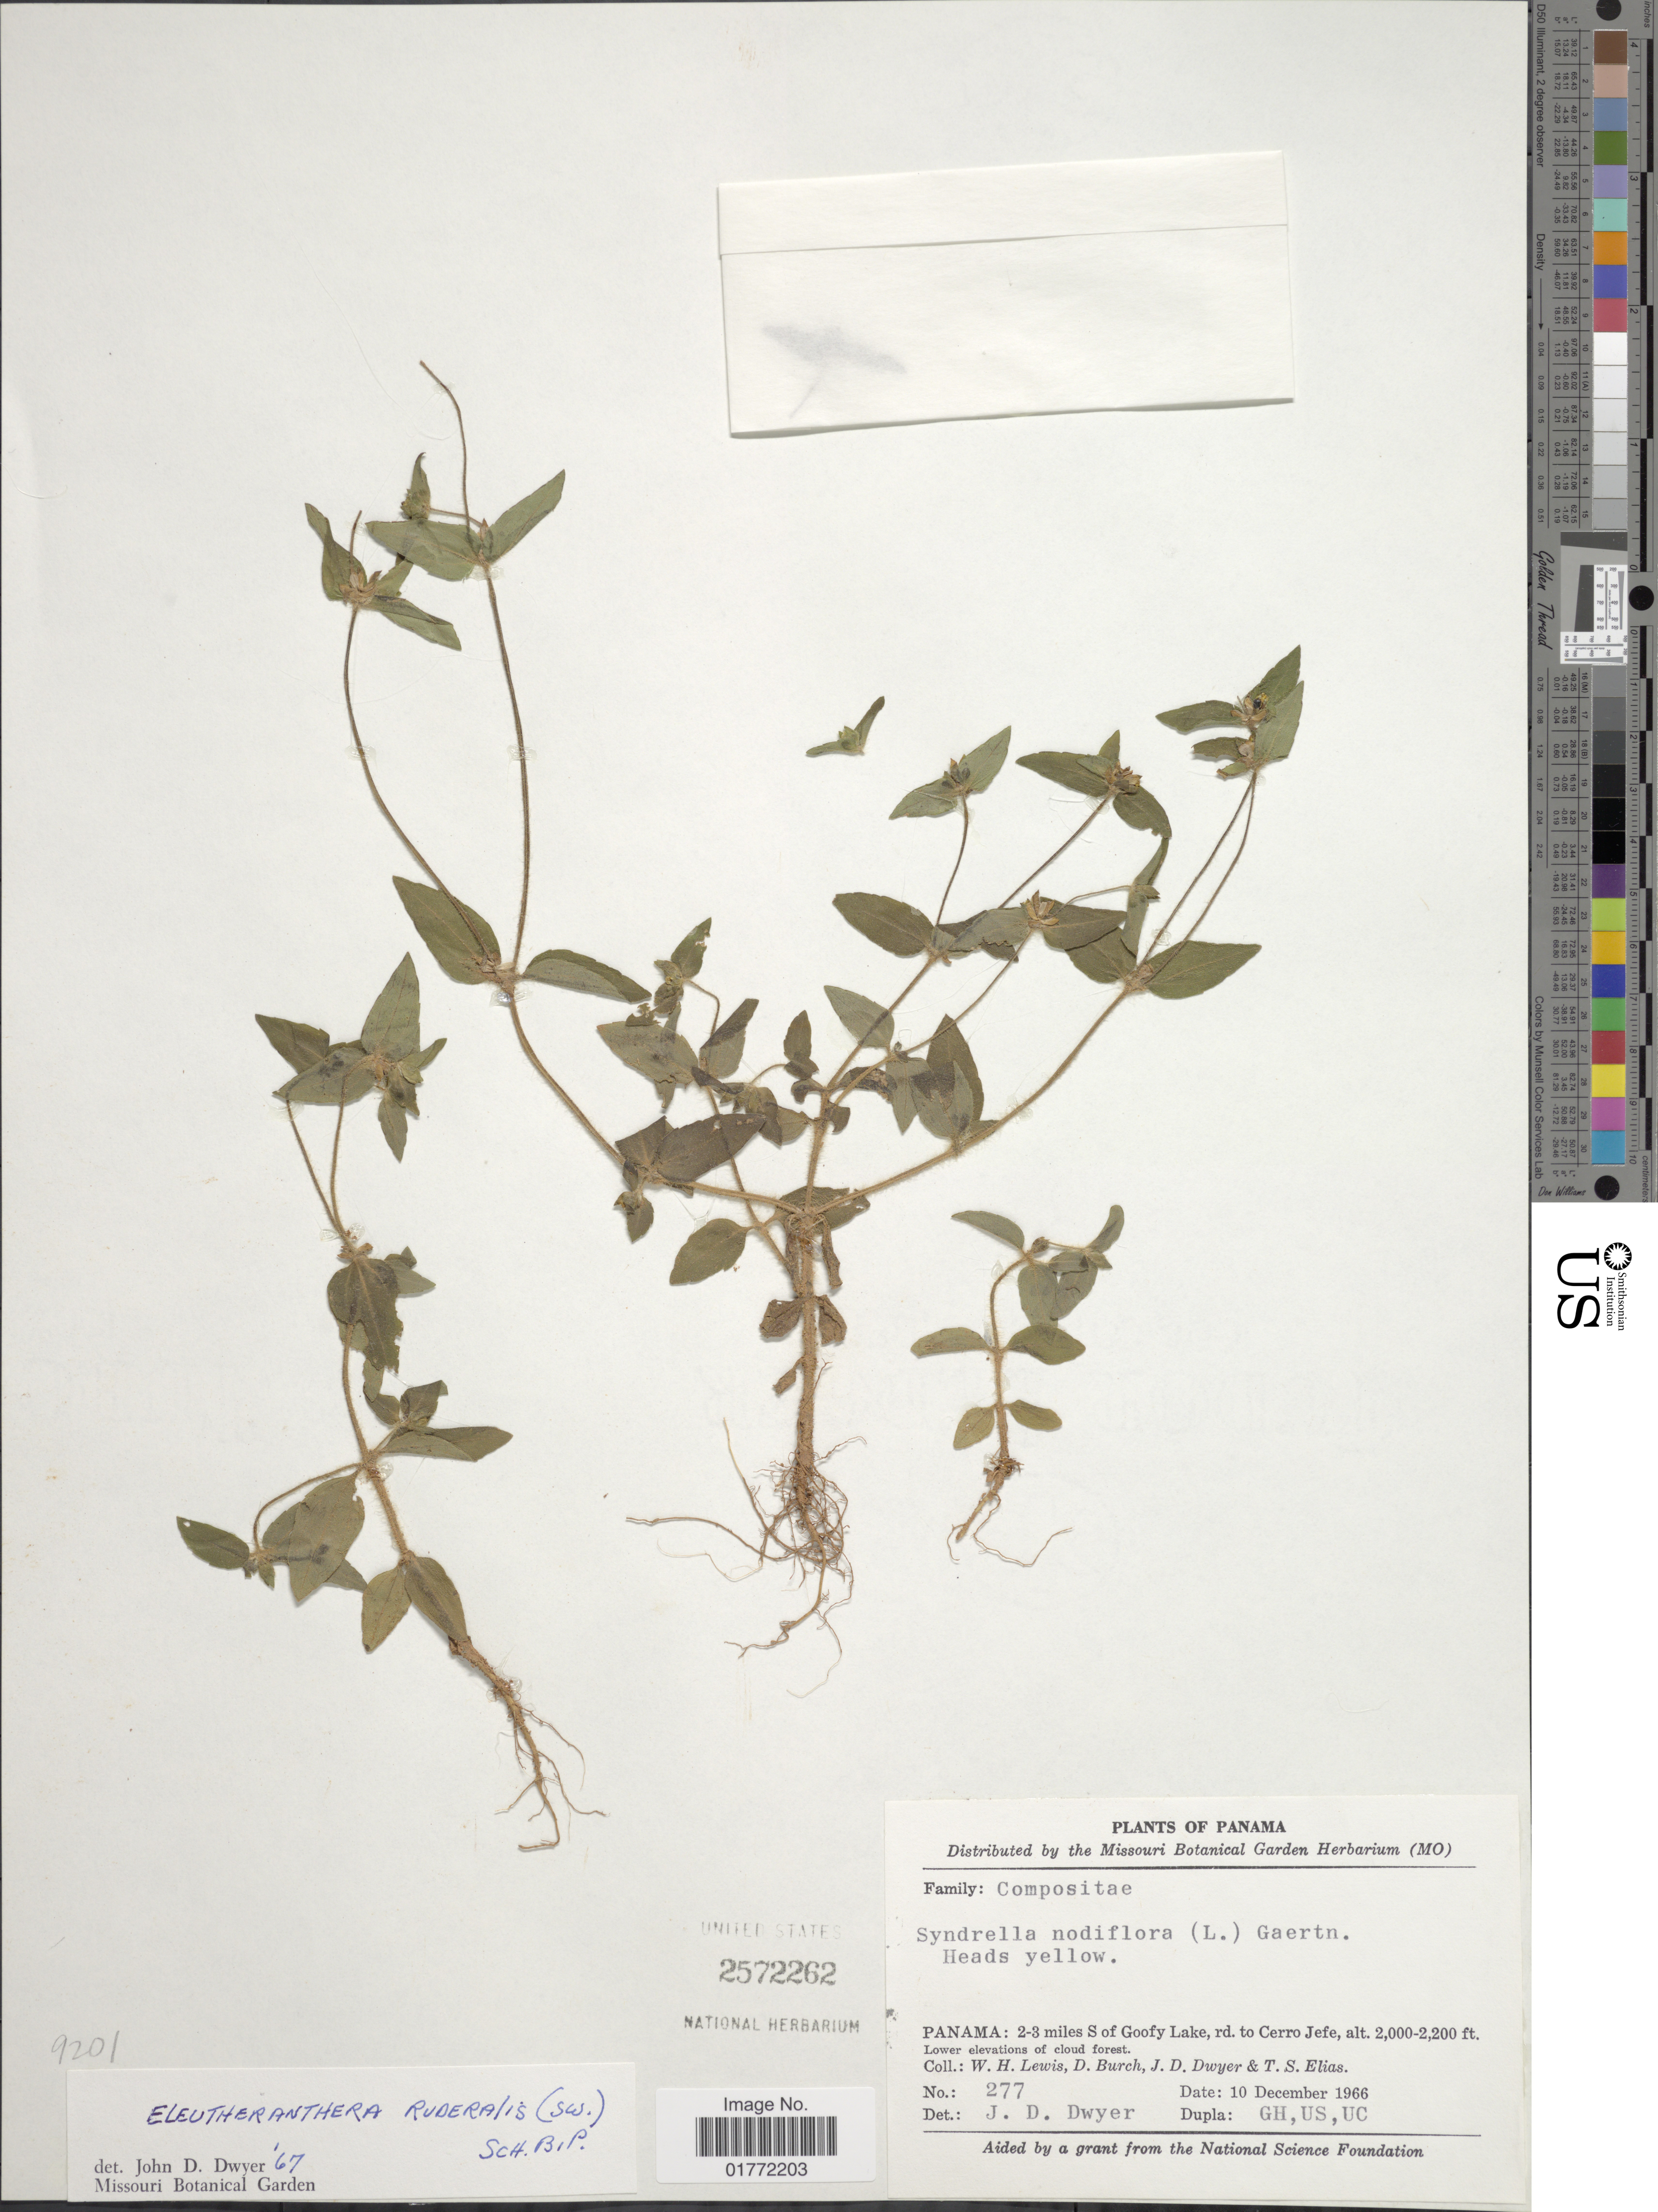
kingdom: Plantae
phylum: Tracheophyta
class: Magnoliopsida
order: Asterales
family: Asteraceae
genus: Eleutheranthera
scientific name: Eleutheranthera ruderalis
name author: (Sw.) Sch. Bip.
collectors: W. H. Lewis, D. Burch, J. D. Dwyer & T. S. Elias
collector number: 277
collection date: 1966-12-10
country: Panama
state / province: Panamá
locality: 2-3 miles S of Goofy Lake, rd. to Cerro Jefe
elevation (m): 610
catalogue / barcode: US 2572262